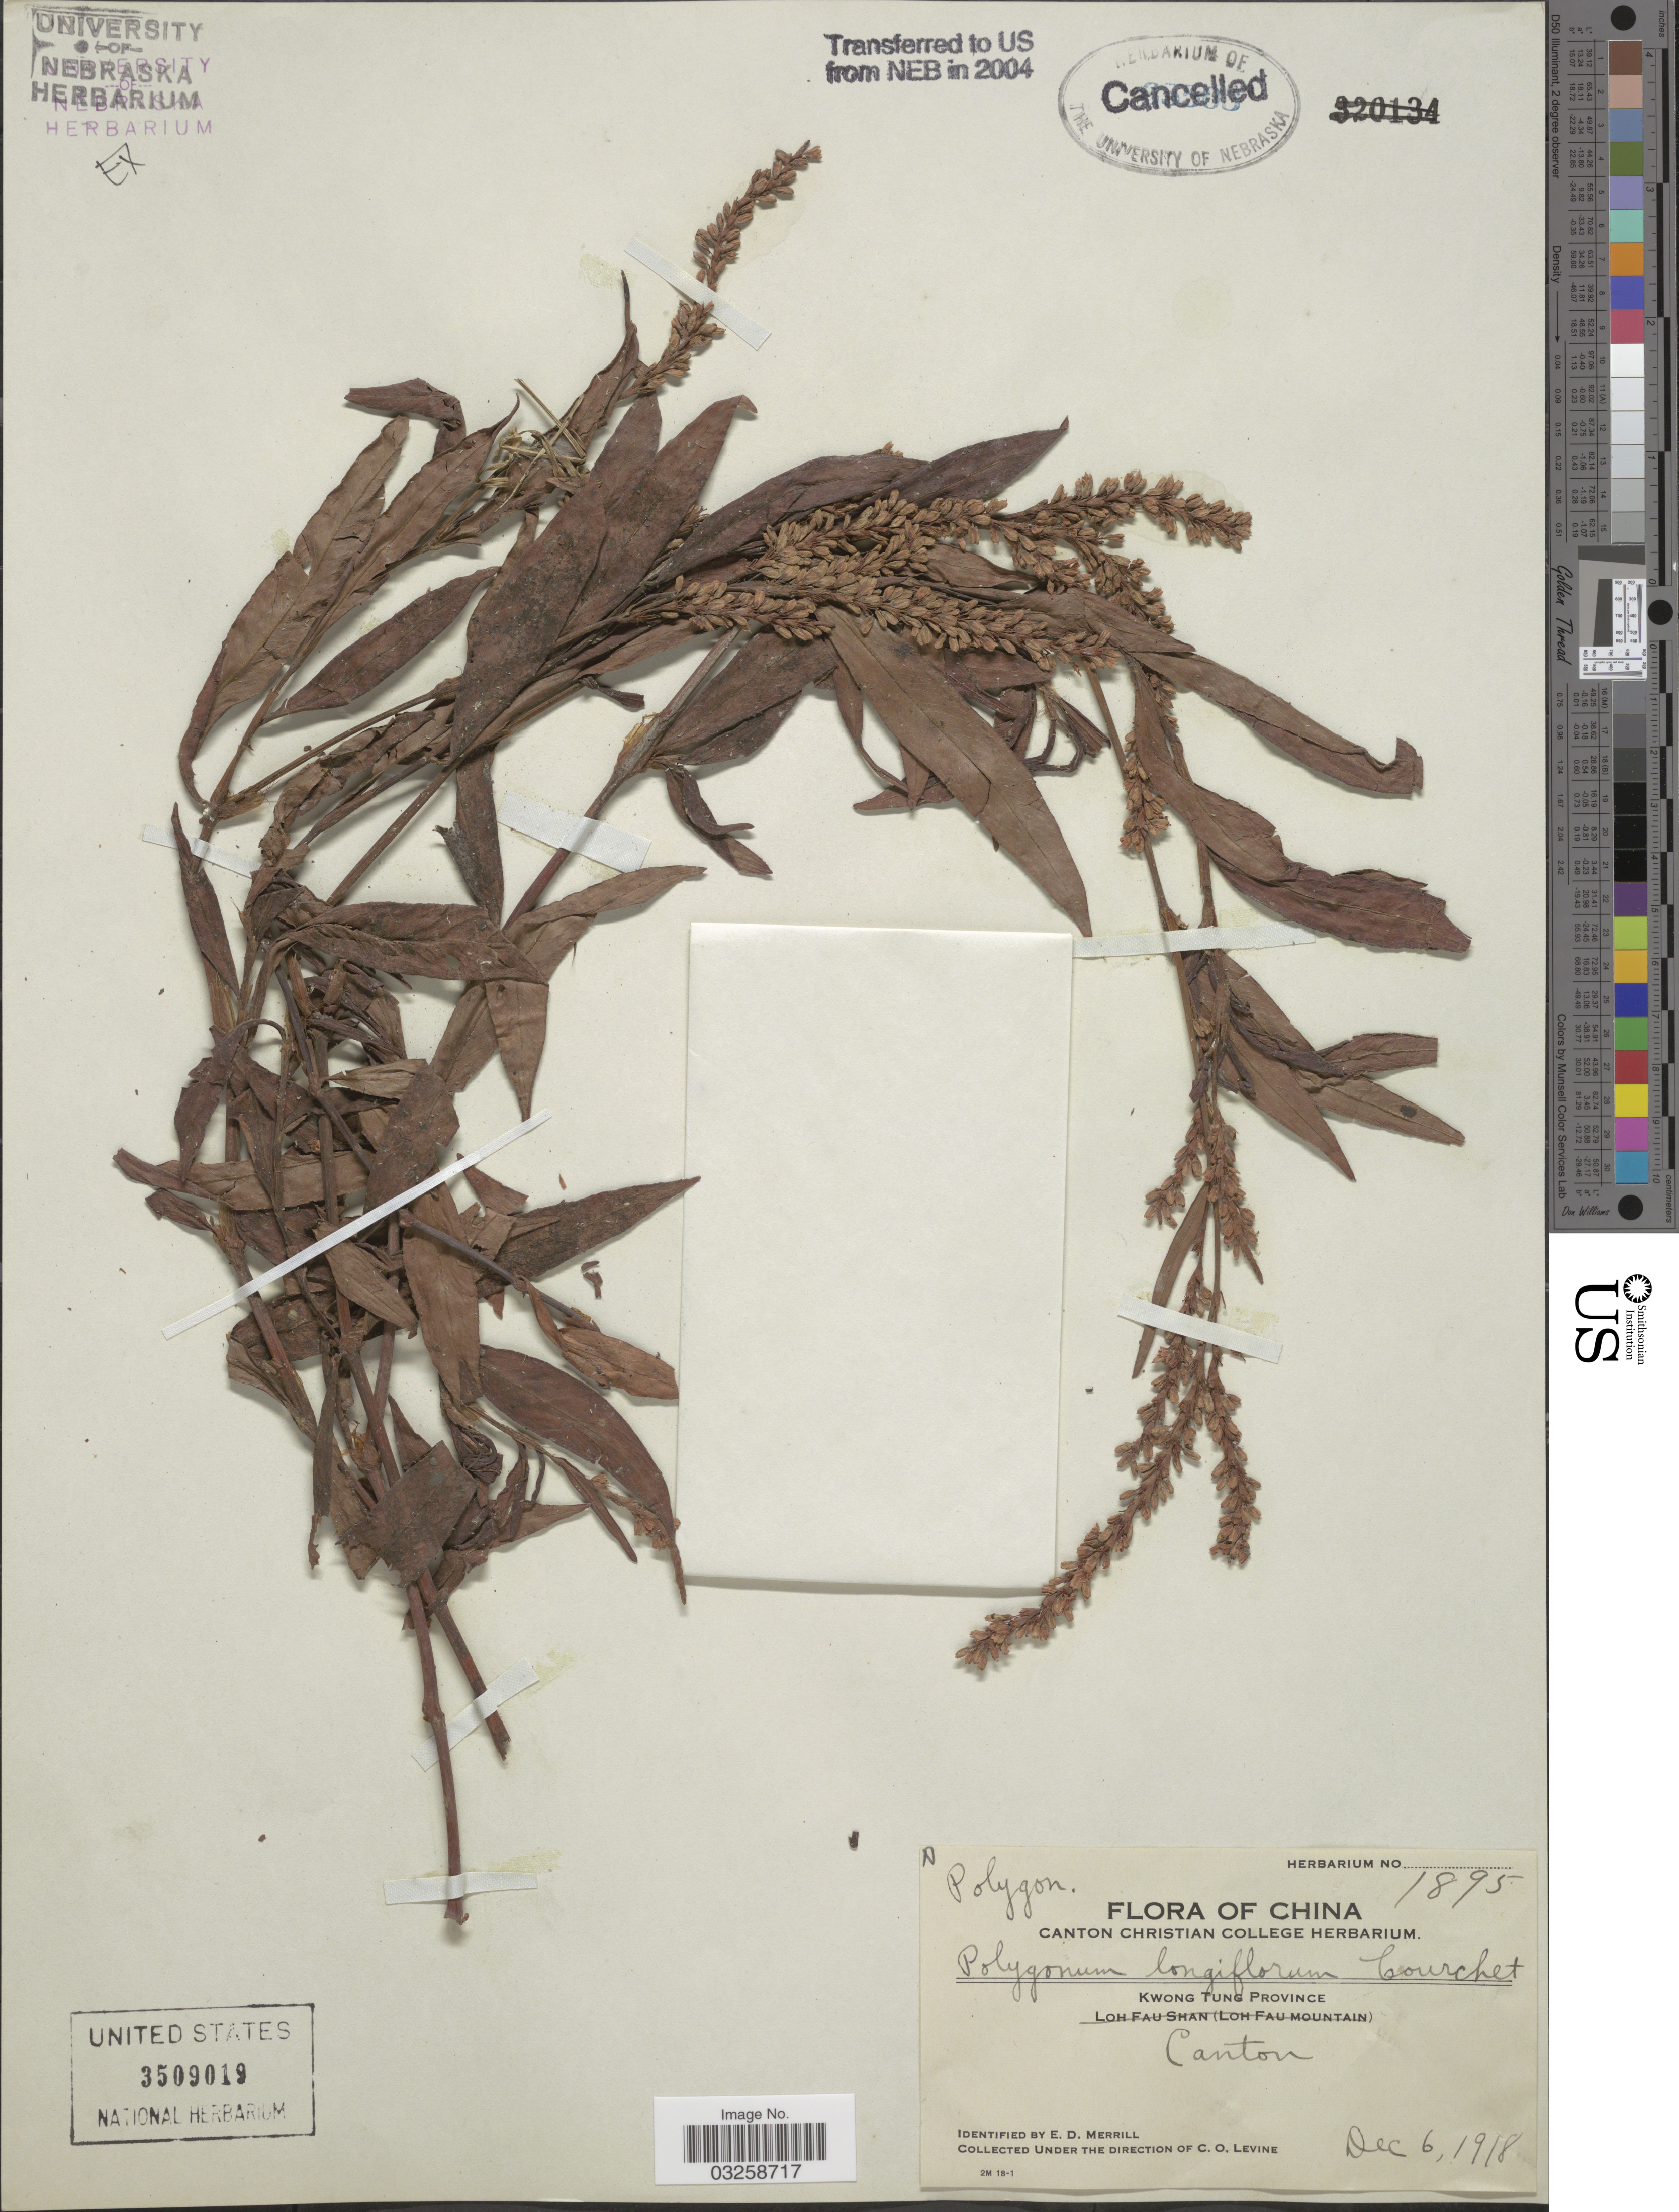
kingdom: Plantae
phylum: Tracheophyta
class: Magnoliopsida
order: Caryophyllales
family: Polygonaceae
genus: Polygonum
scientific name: Polygonum longiflorum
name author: Courchet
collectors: C. O. Levine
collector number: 1895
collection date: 1918-12-06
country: China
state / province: Guangdong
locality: Kwong Tung Province. Canton.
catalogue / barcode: US 3509019